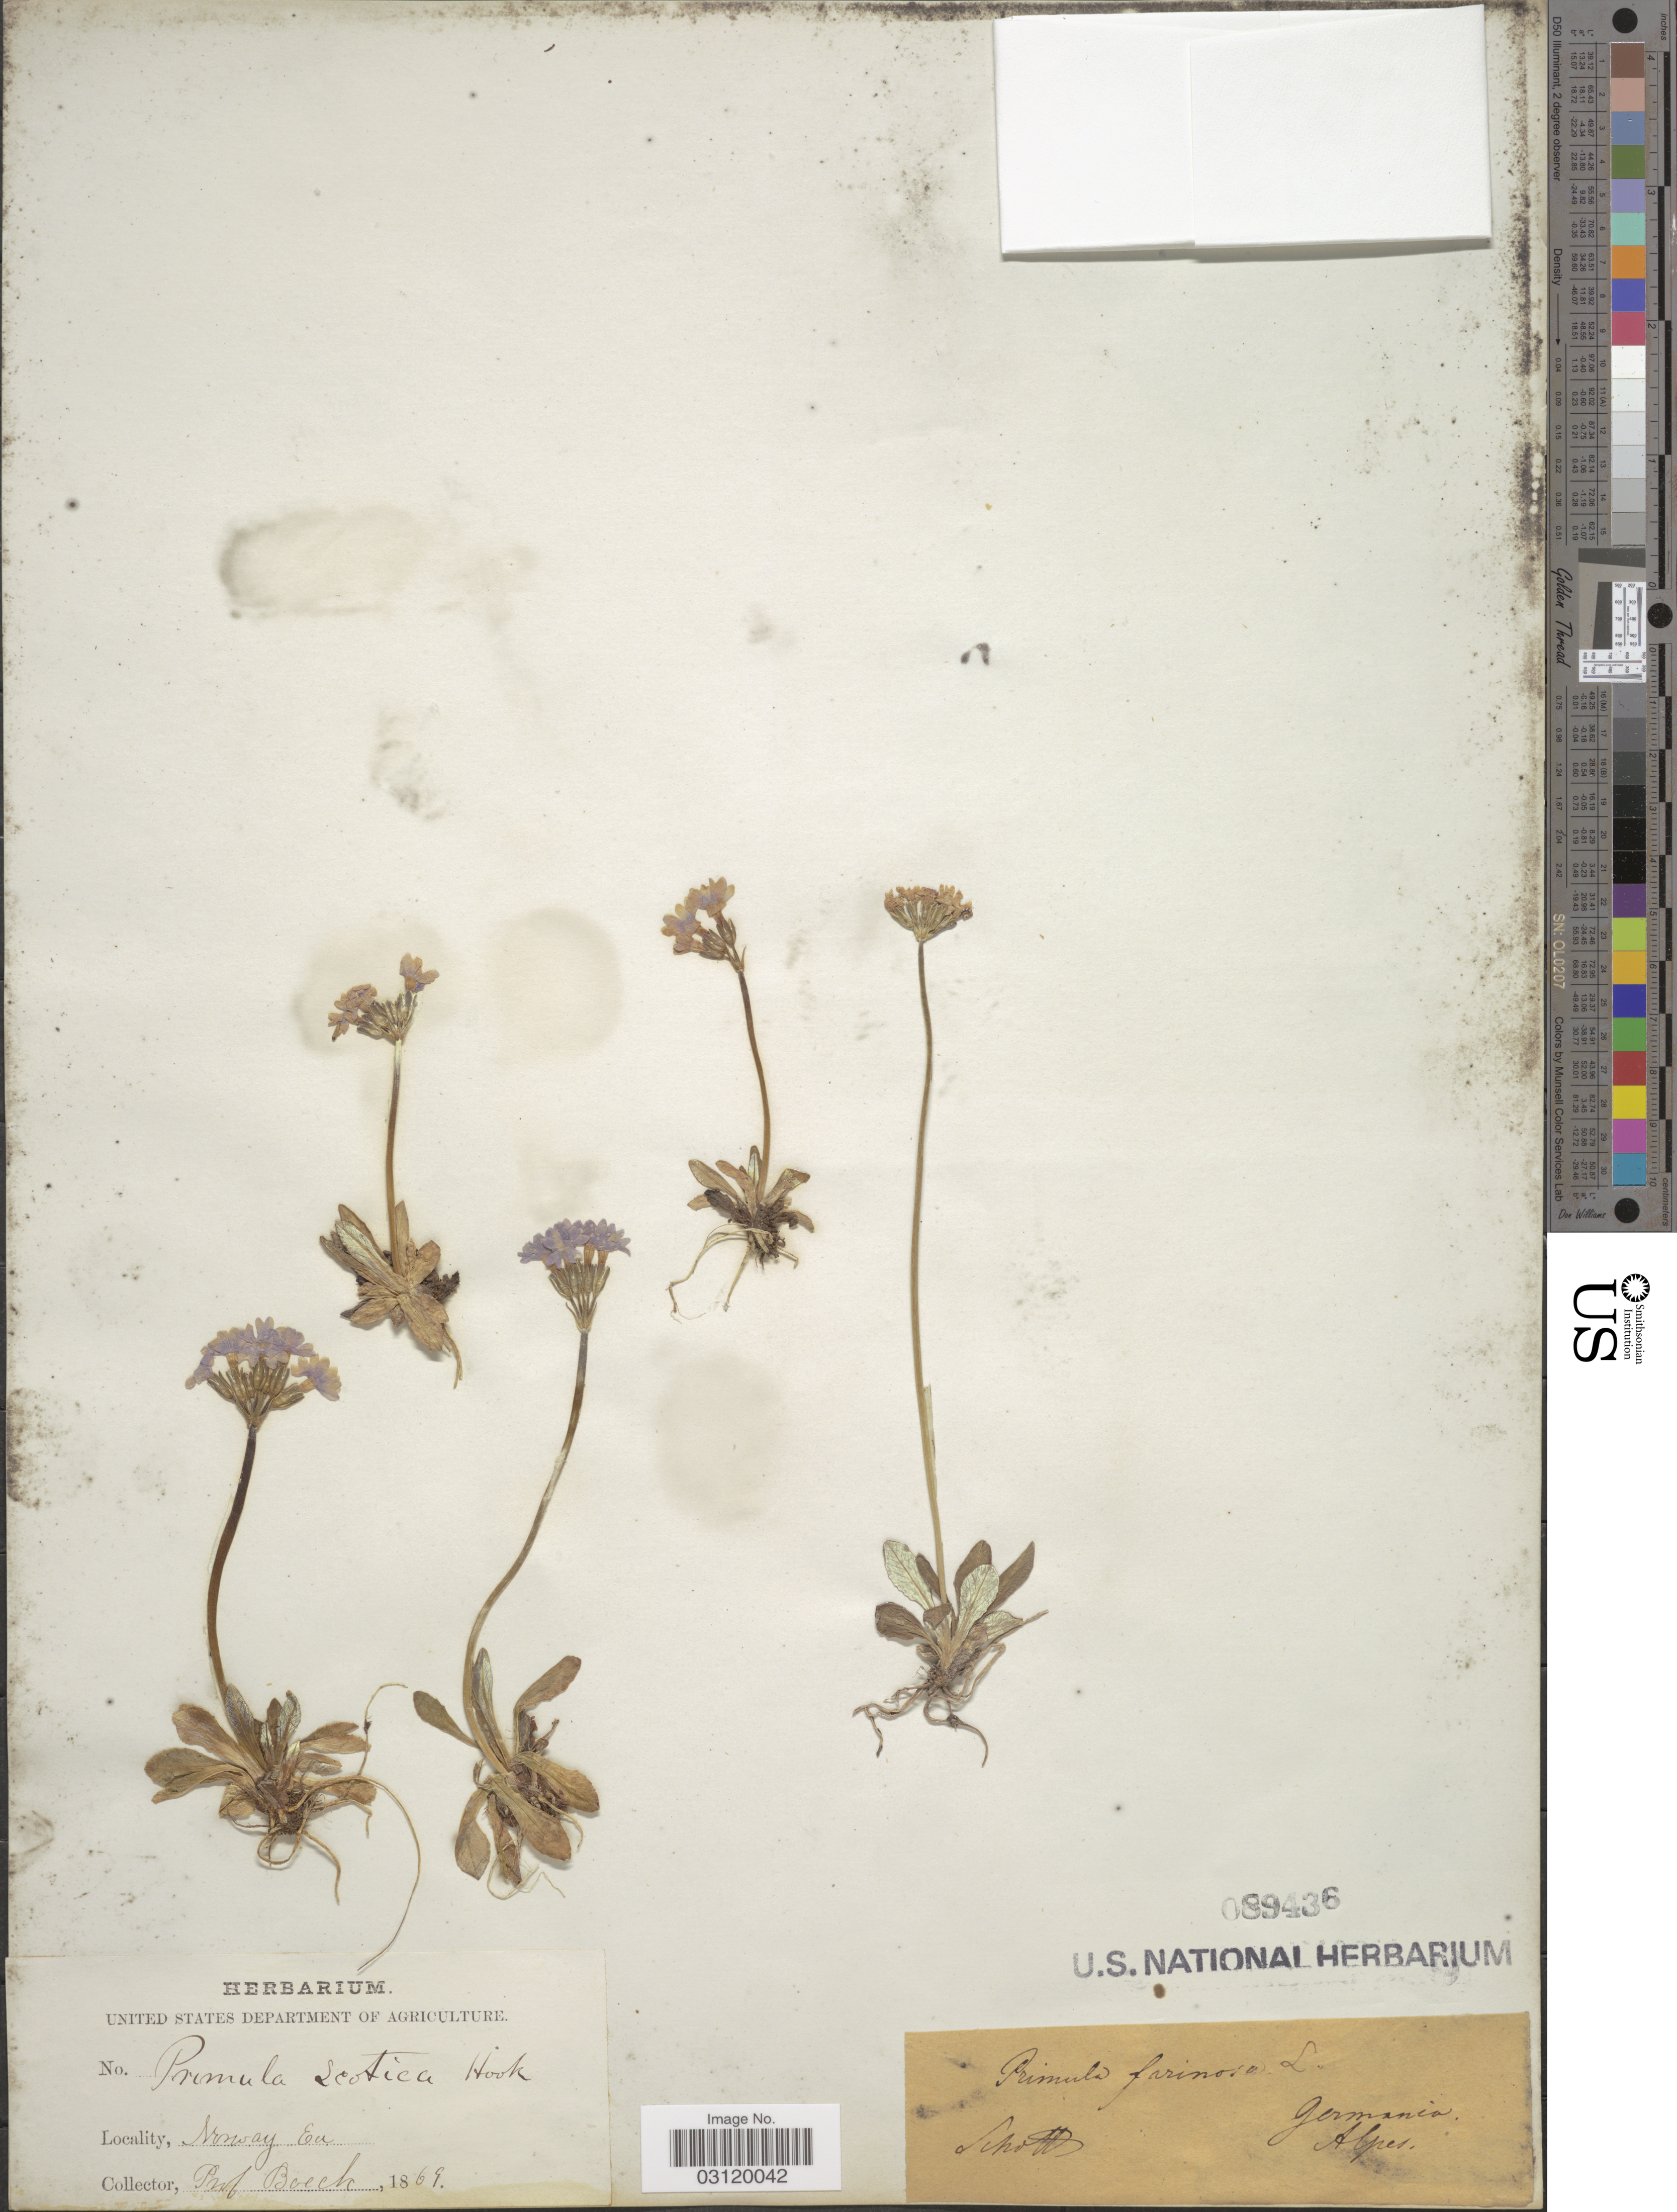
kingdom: Plantae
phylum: Tracheophyta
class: Magnoliopsida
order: Ericales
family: Primulaceae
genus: Primula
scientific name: Primula farinosa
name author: L.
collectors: Schott, --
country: Germany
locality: Germania. Alpes.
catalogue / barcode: US 89436-2